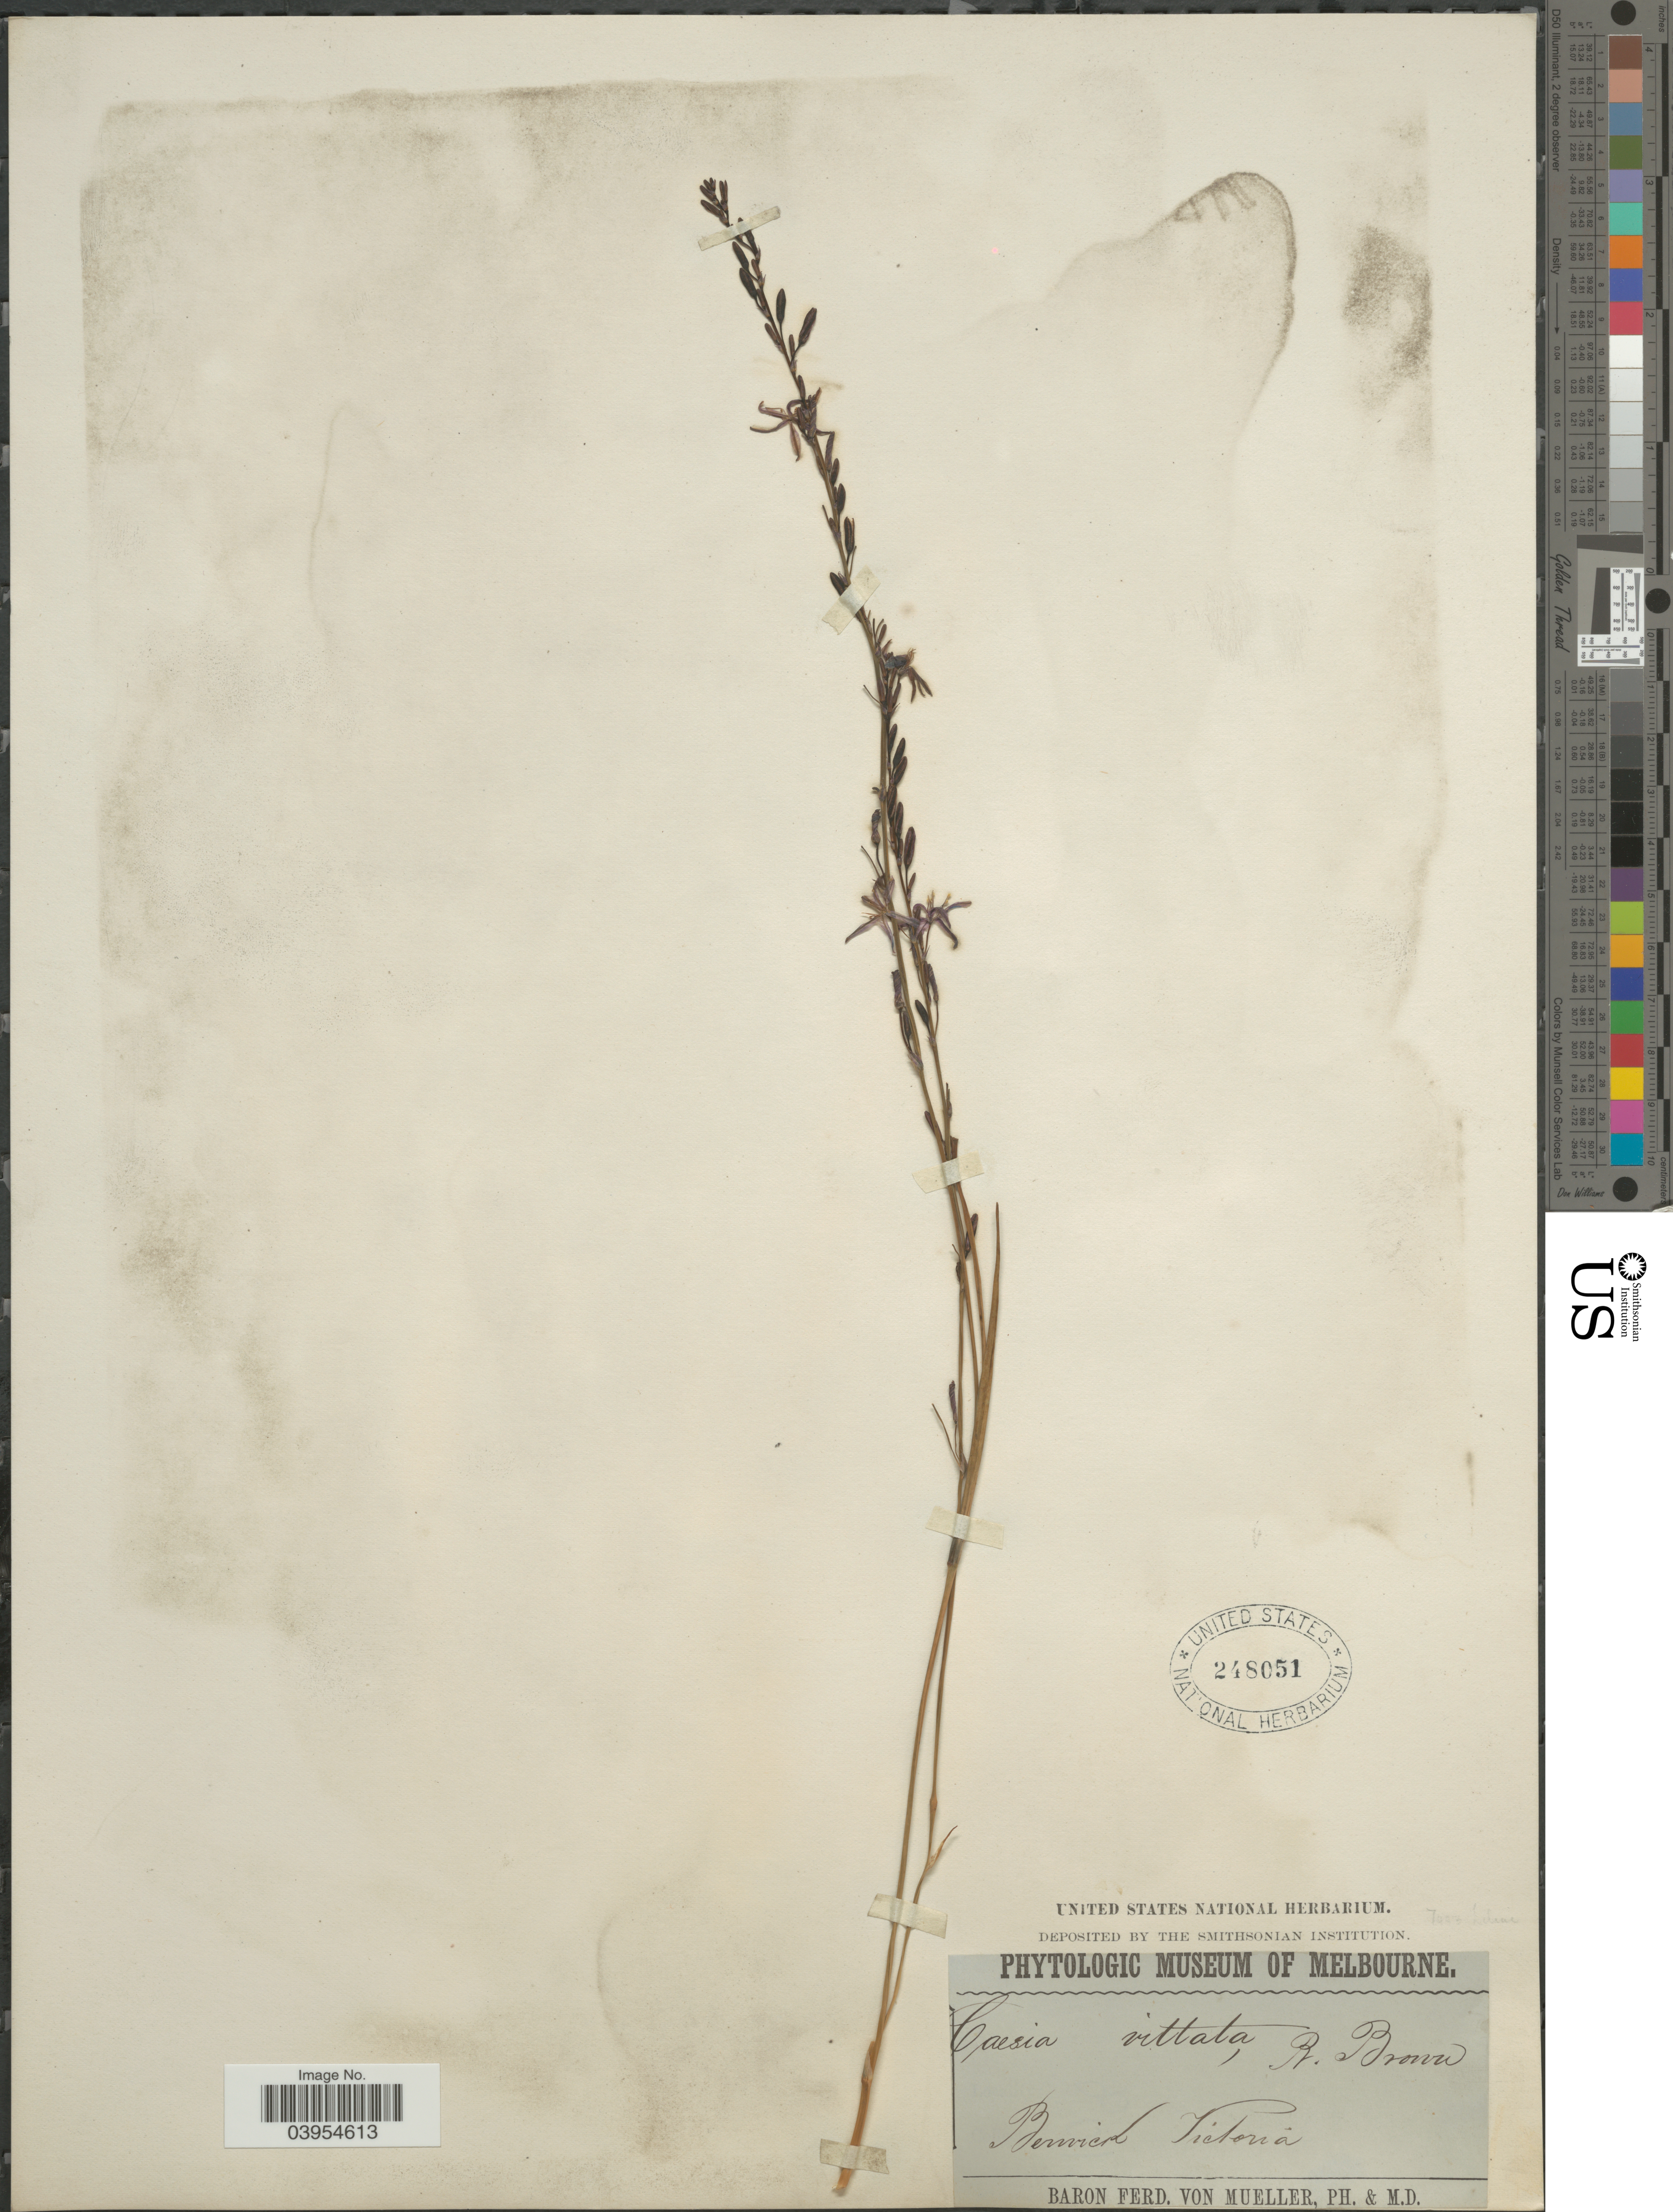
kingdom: Plantae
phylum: Tracheophyta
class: Liliopsida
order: Asparagales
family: Asphodelaceae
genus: Caesia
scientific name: Caesia vittata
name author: R. Br.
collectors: F. von Mueller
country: Australia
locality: Berwick Victoria.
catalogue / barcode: US 248051